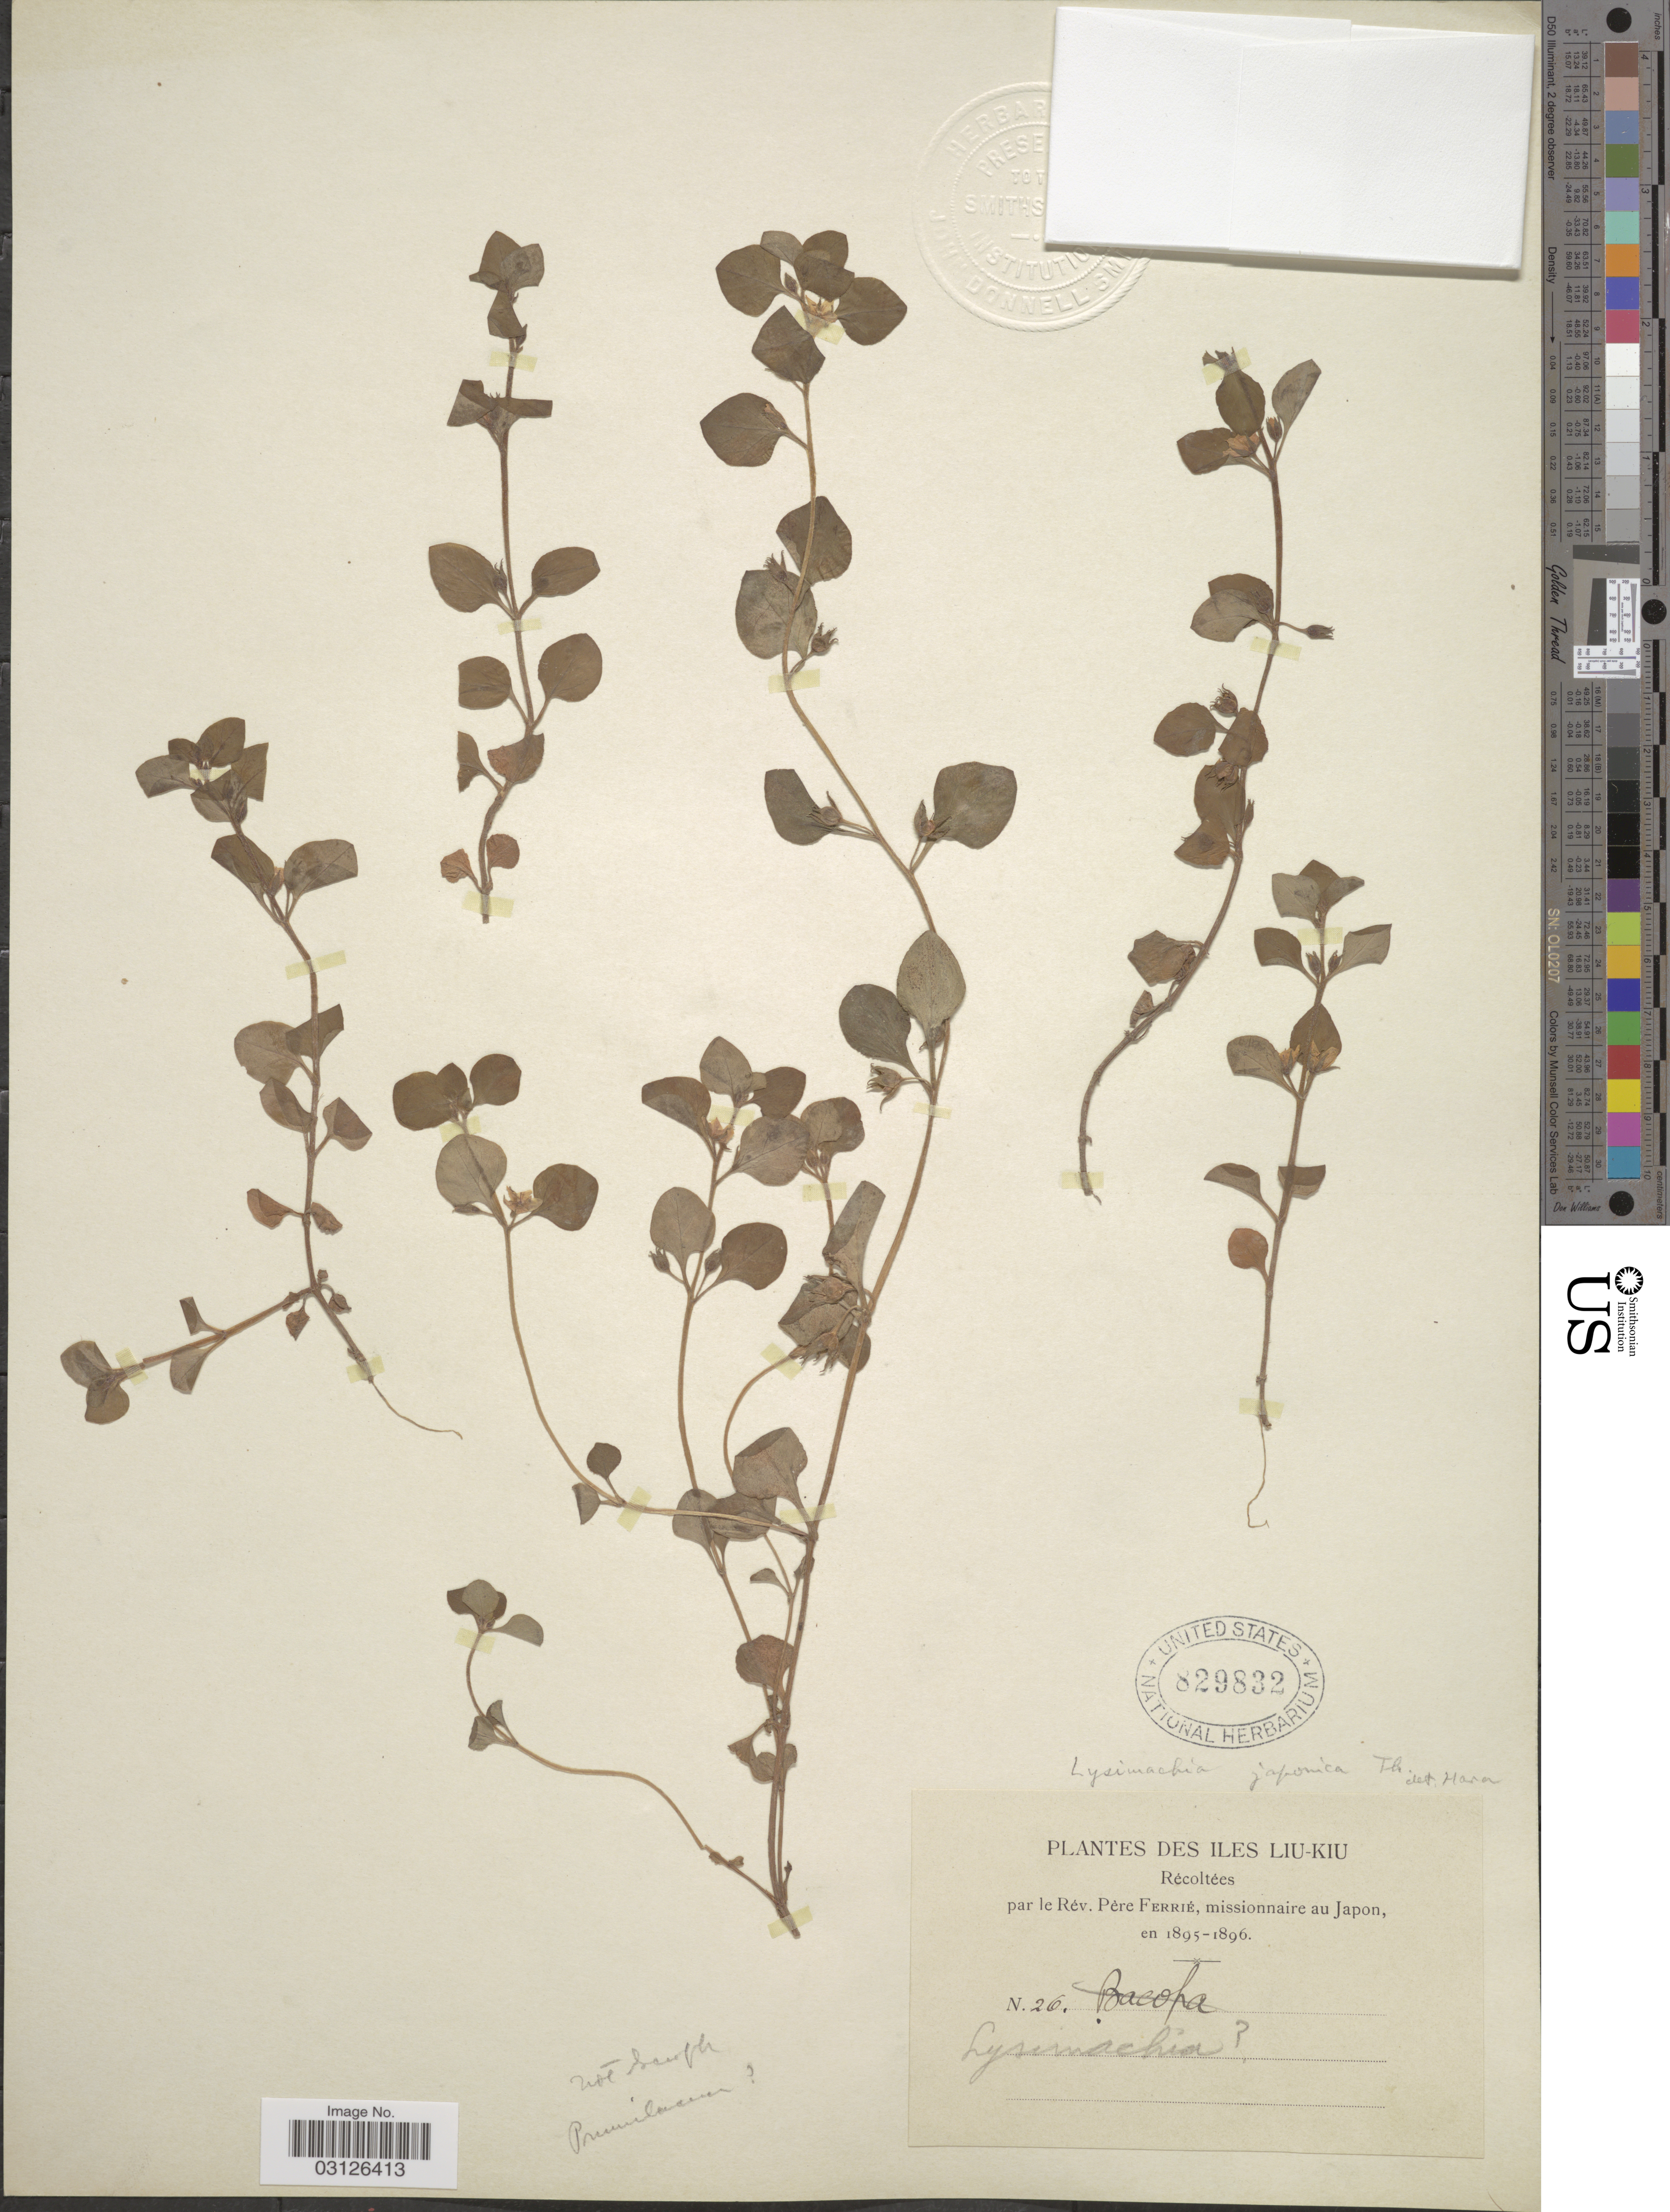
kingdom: Plantae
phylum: Tracheophyta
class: Magnoliopsida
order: Ericales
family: Primulaceae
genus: Lysimachia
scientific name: Lysimachia japonica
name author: Thunb.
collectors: R. Ferrié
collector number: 26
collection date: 1895/1896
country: Japan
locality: Iles Liu-Kiu.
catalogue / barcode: US 829832